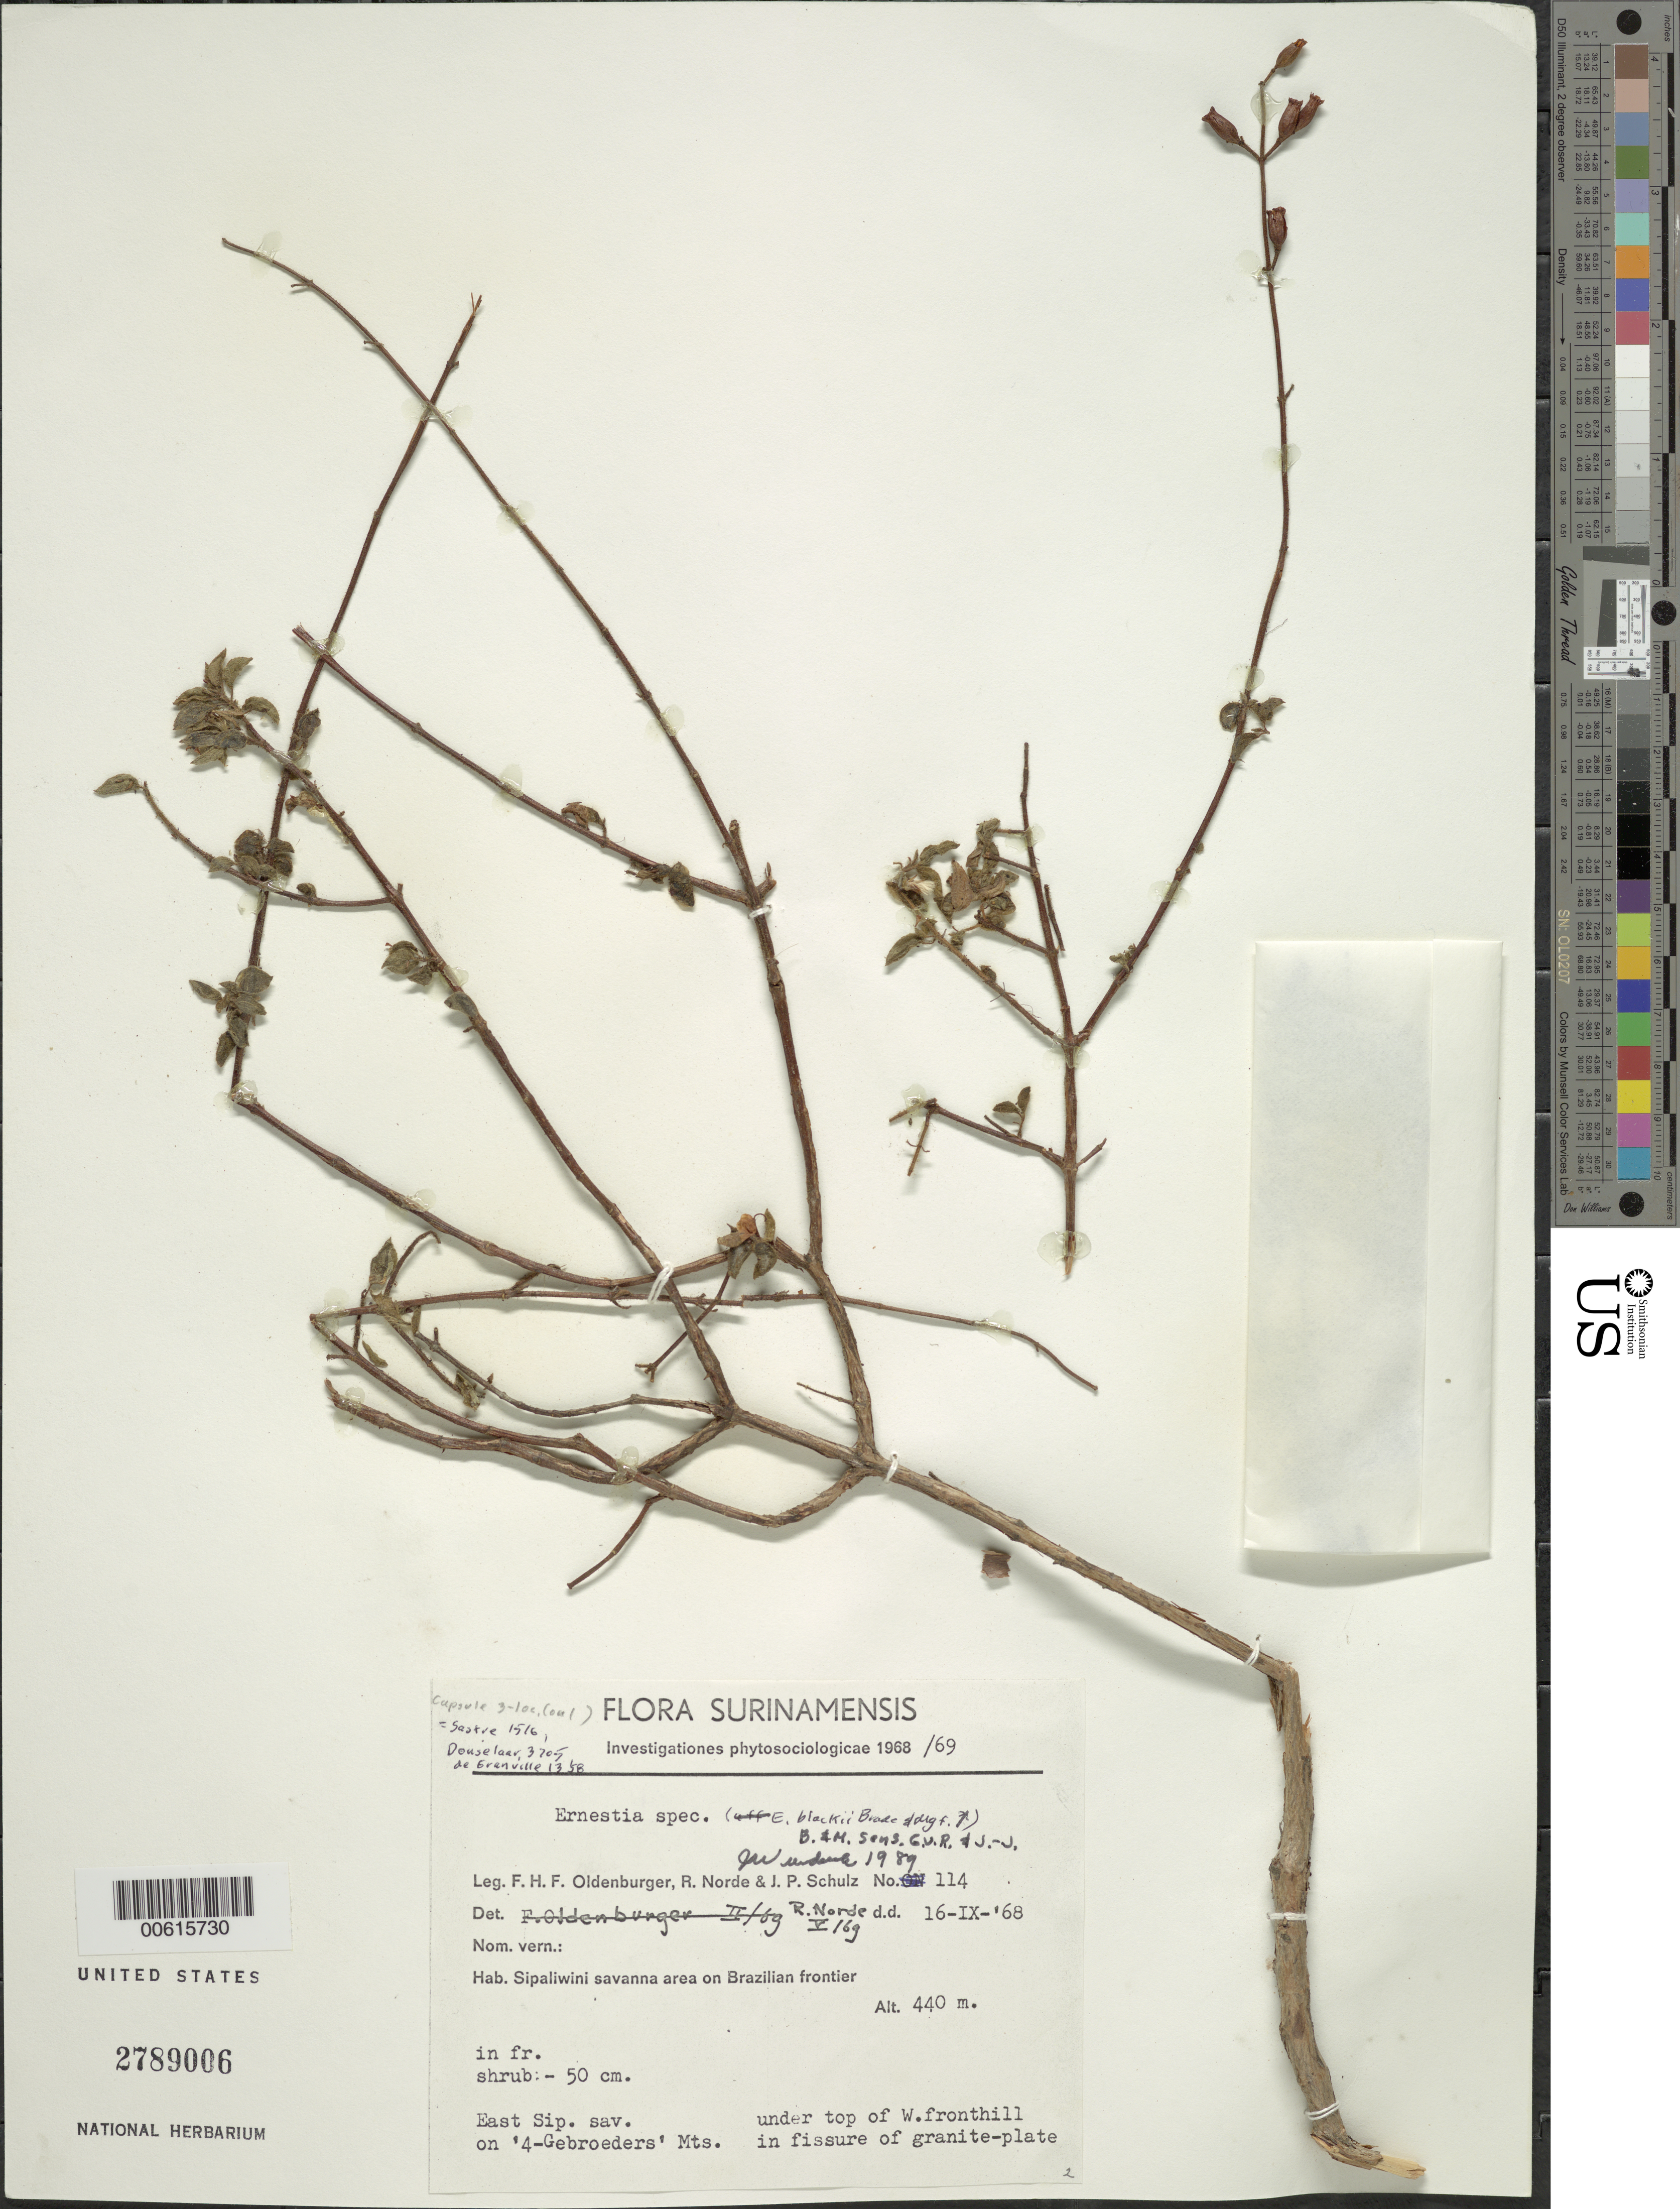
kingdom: Plantae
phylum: Tracheophyta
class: Magnoliopsida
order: Myrtales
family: Melastomataceae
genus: Ernestia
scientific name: Ernestia blackii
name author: Brade & Markgr.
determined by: Wurdack, John J., (US), US (UNITED STATES)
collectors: F. Oldenburger, R. Norde & J. P. Schulz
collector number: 114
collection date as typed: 16-Sep-68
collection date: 1968-09-16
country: Suriname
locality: East Sipaliwini Savanna, Brazilian frontier, on "4-Gebroeders" Mts.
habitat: Under top of W. fronthill, in fissur eof granite-plate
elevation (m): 440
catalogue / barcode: US 2789006